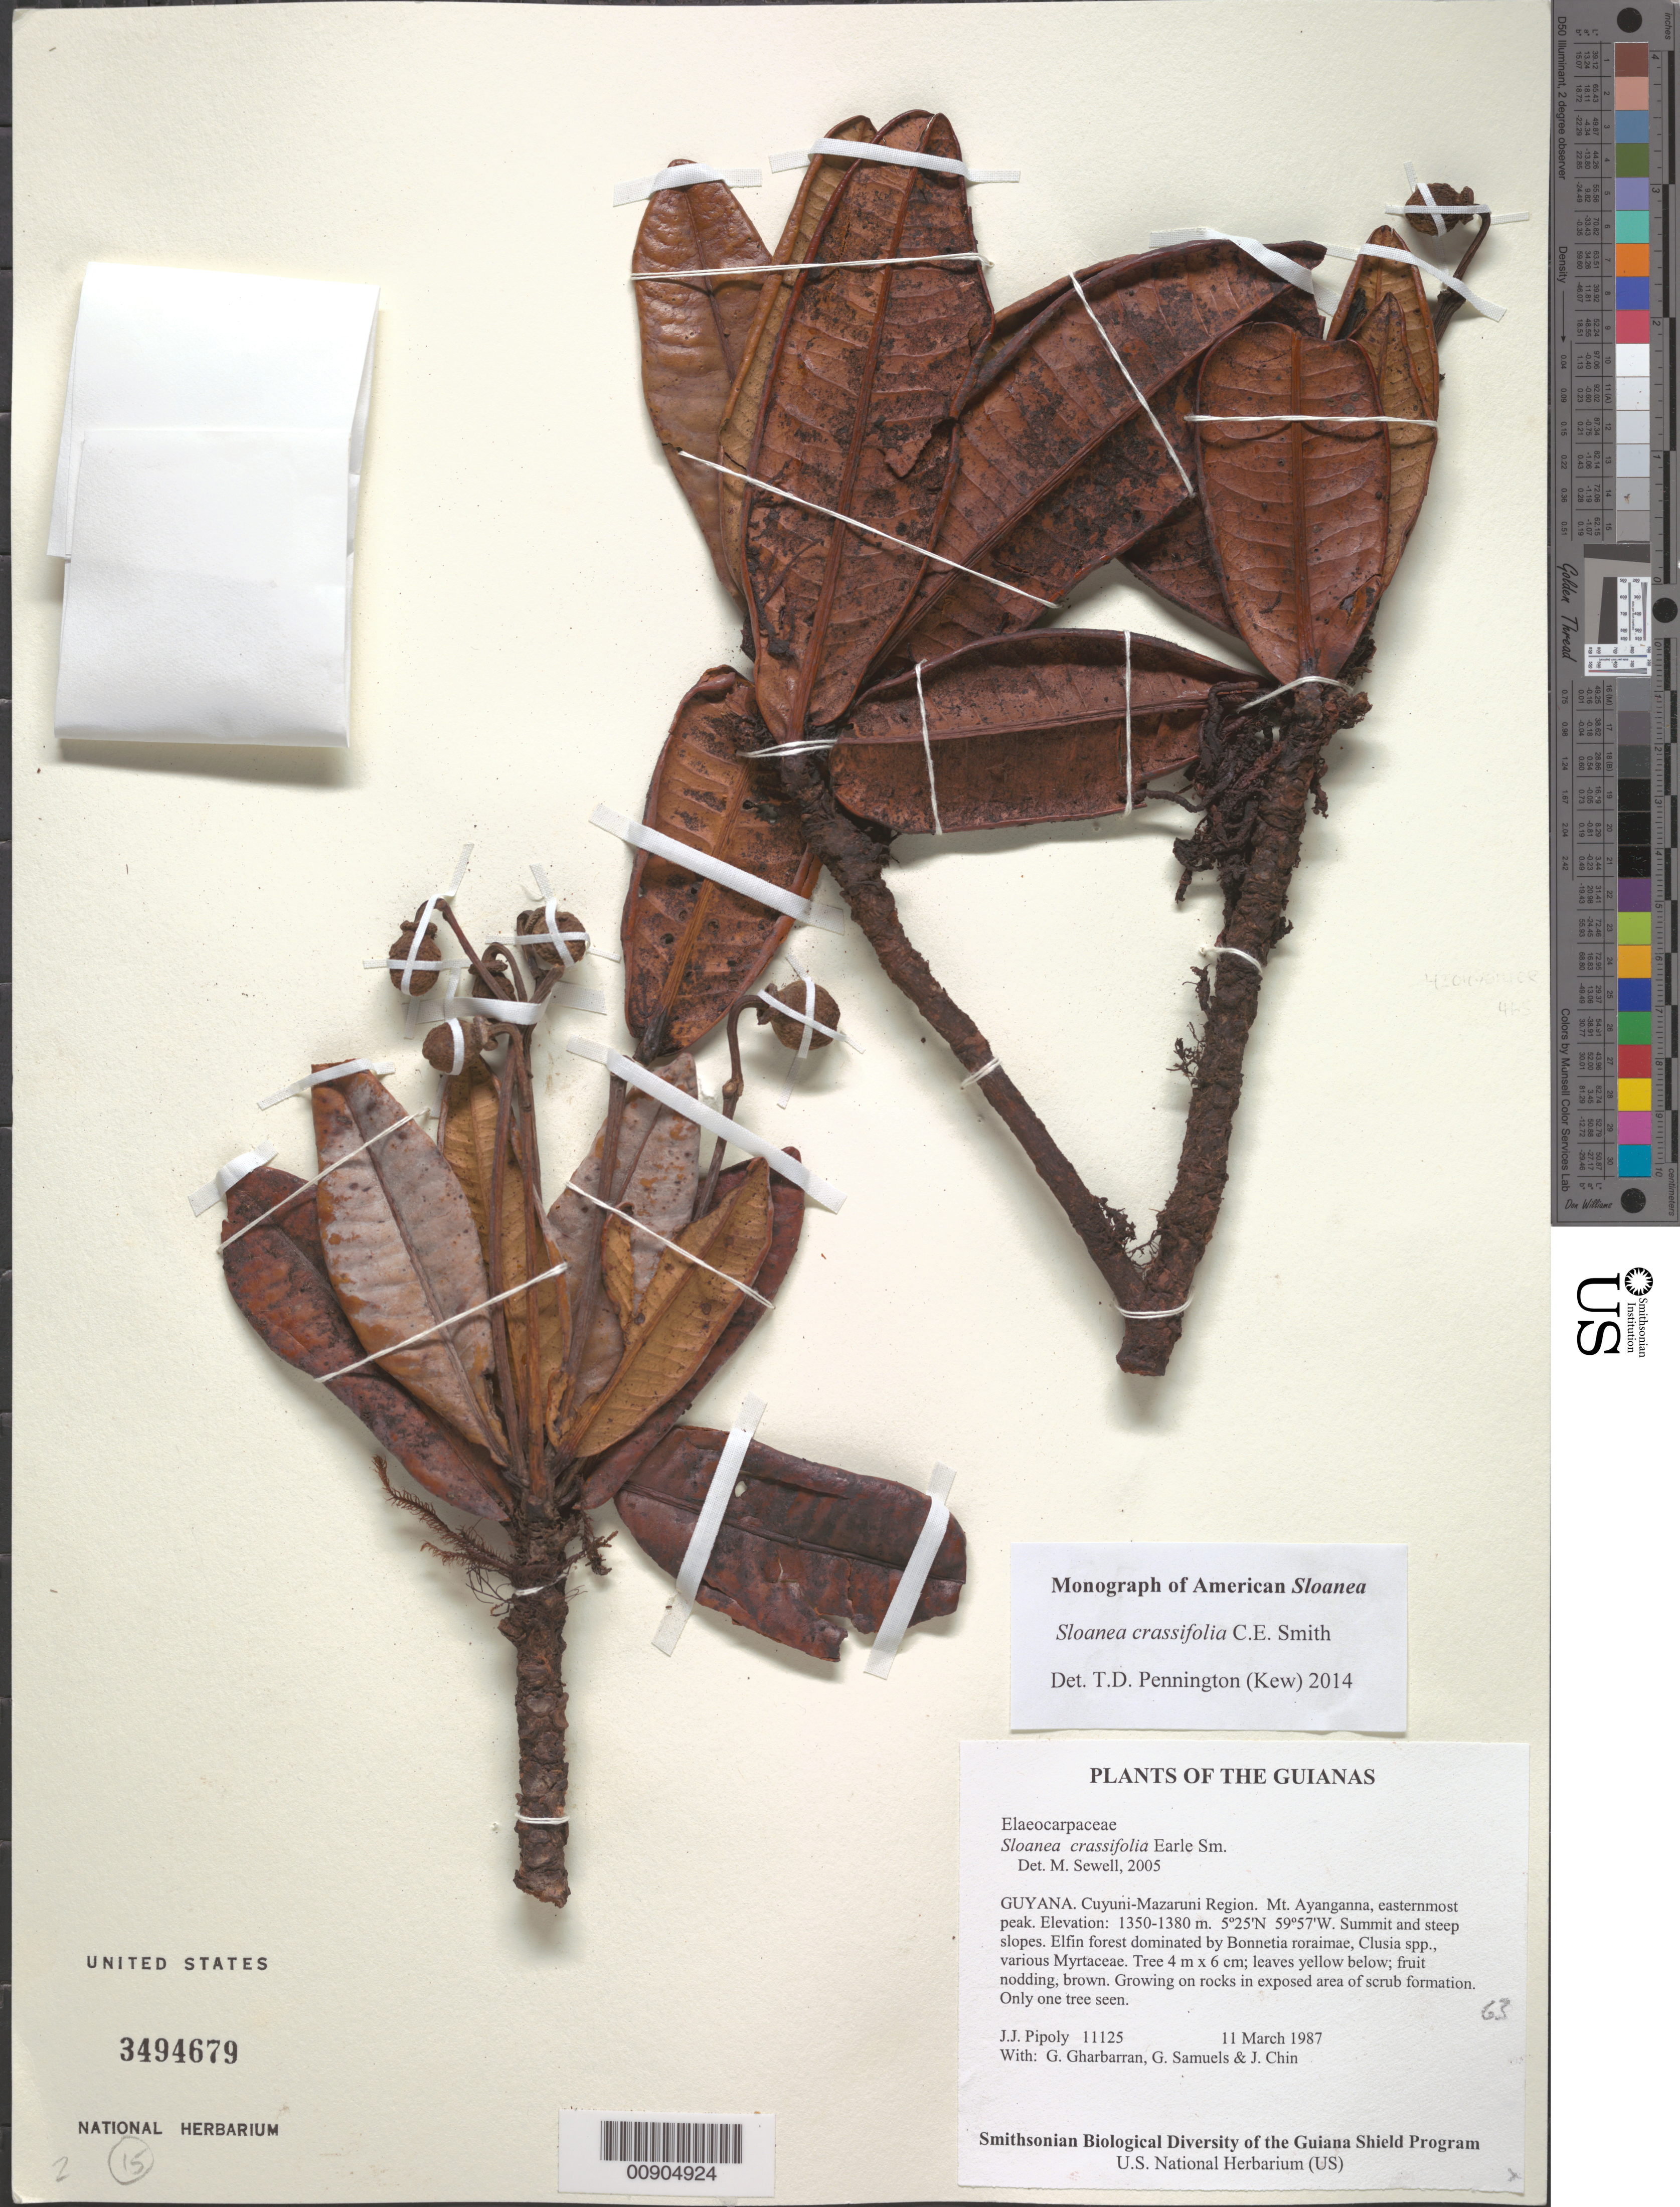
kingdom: Plantae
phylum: Tracheophyta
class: Magnoliopsida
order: Oxalidales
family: Elaeocarpaceae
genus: Sloanea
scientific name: Sloanea crassifolia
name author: Earle Sm.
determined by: Pennington, T. D., (K)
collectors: J. J. Pipoly, G. Gharbarran, G. Samuels & J. Chin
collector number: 11125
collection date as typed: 11 March 1987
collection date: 1987-03-11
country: Guyana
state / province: Cuyuni-Mazaruni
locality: Mt. Ayanganna, easternmost peak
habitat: Summit and steep slopes. Elfin forest dominated by Bonnetia roraimae, Clusia spp., various Myrtaceae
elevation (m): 1350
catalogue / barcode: US 3494679